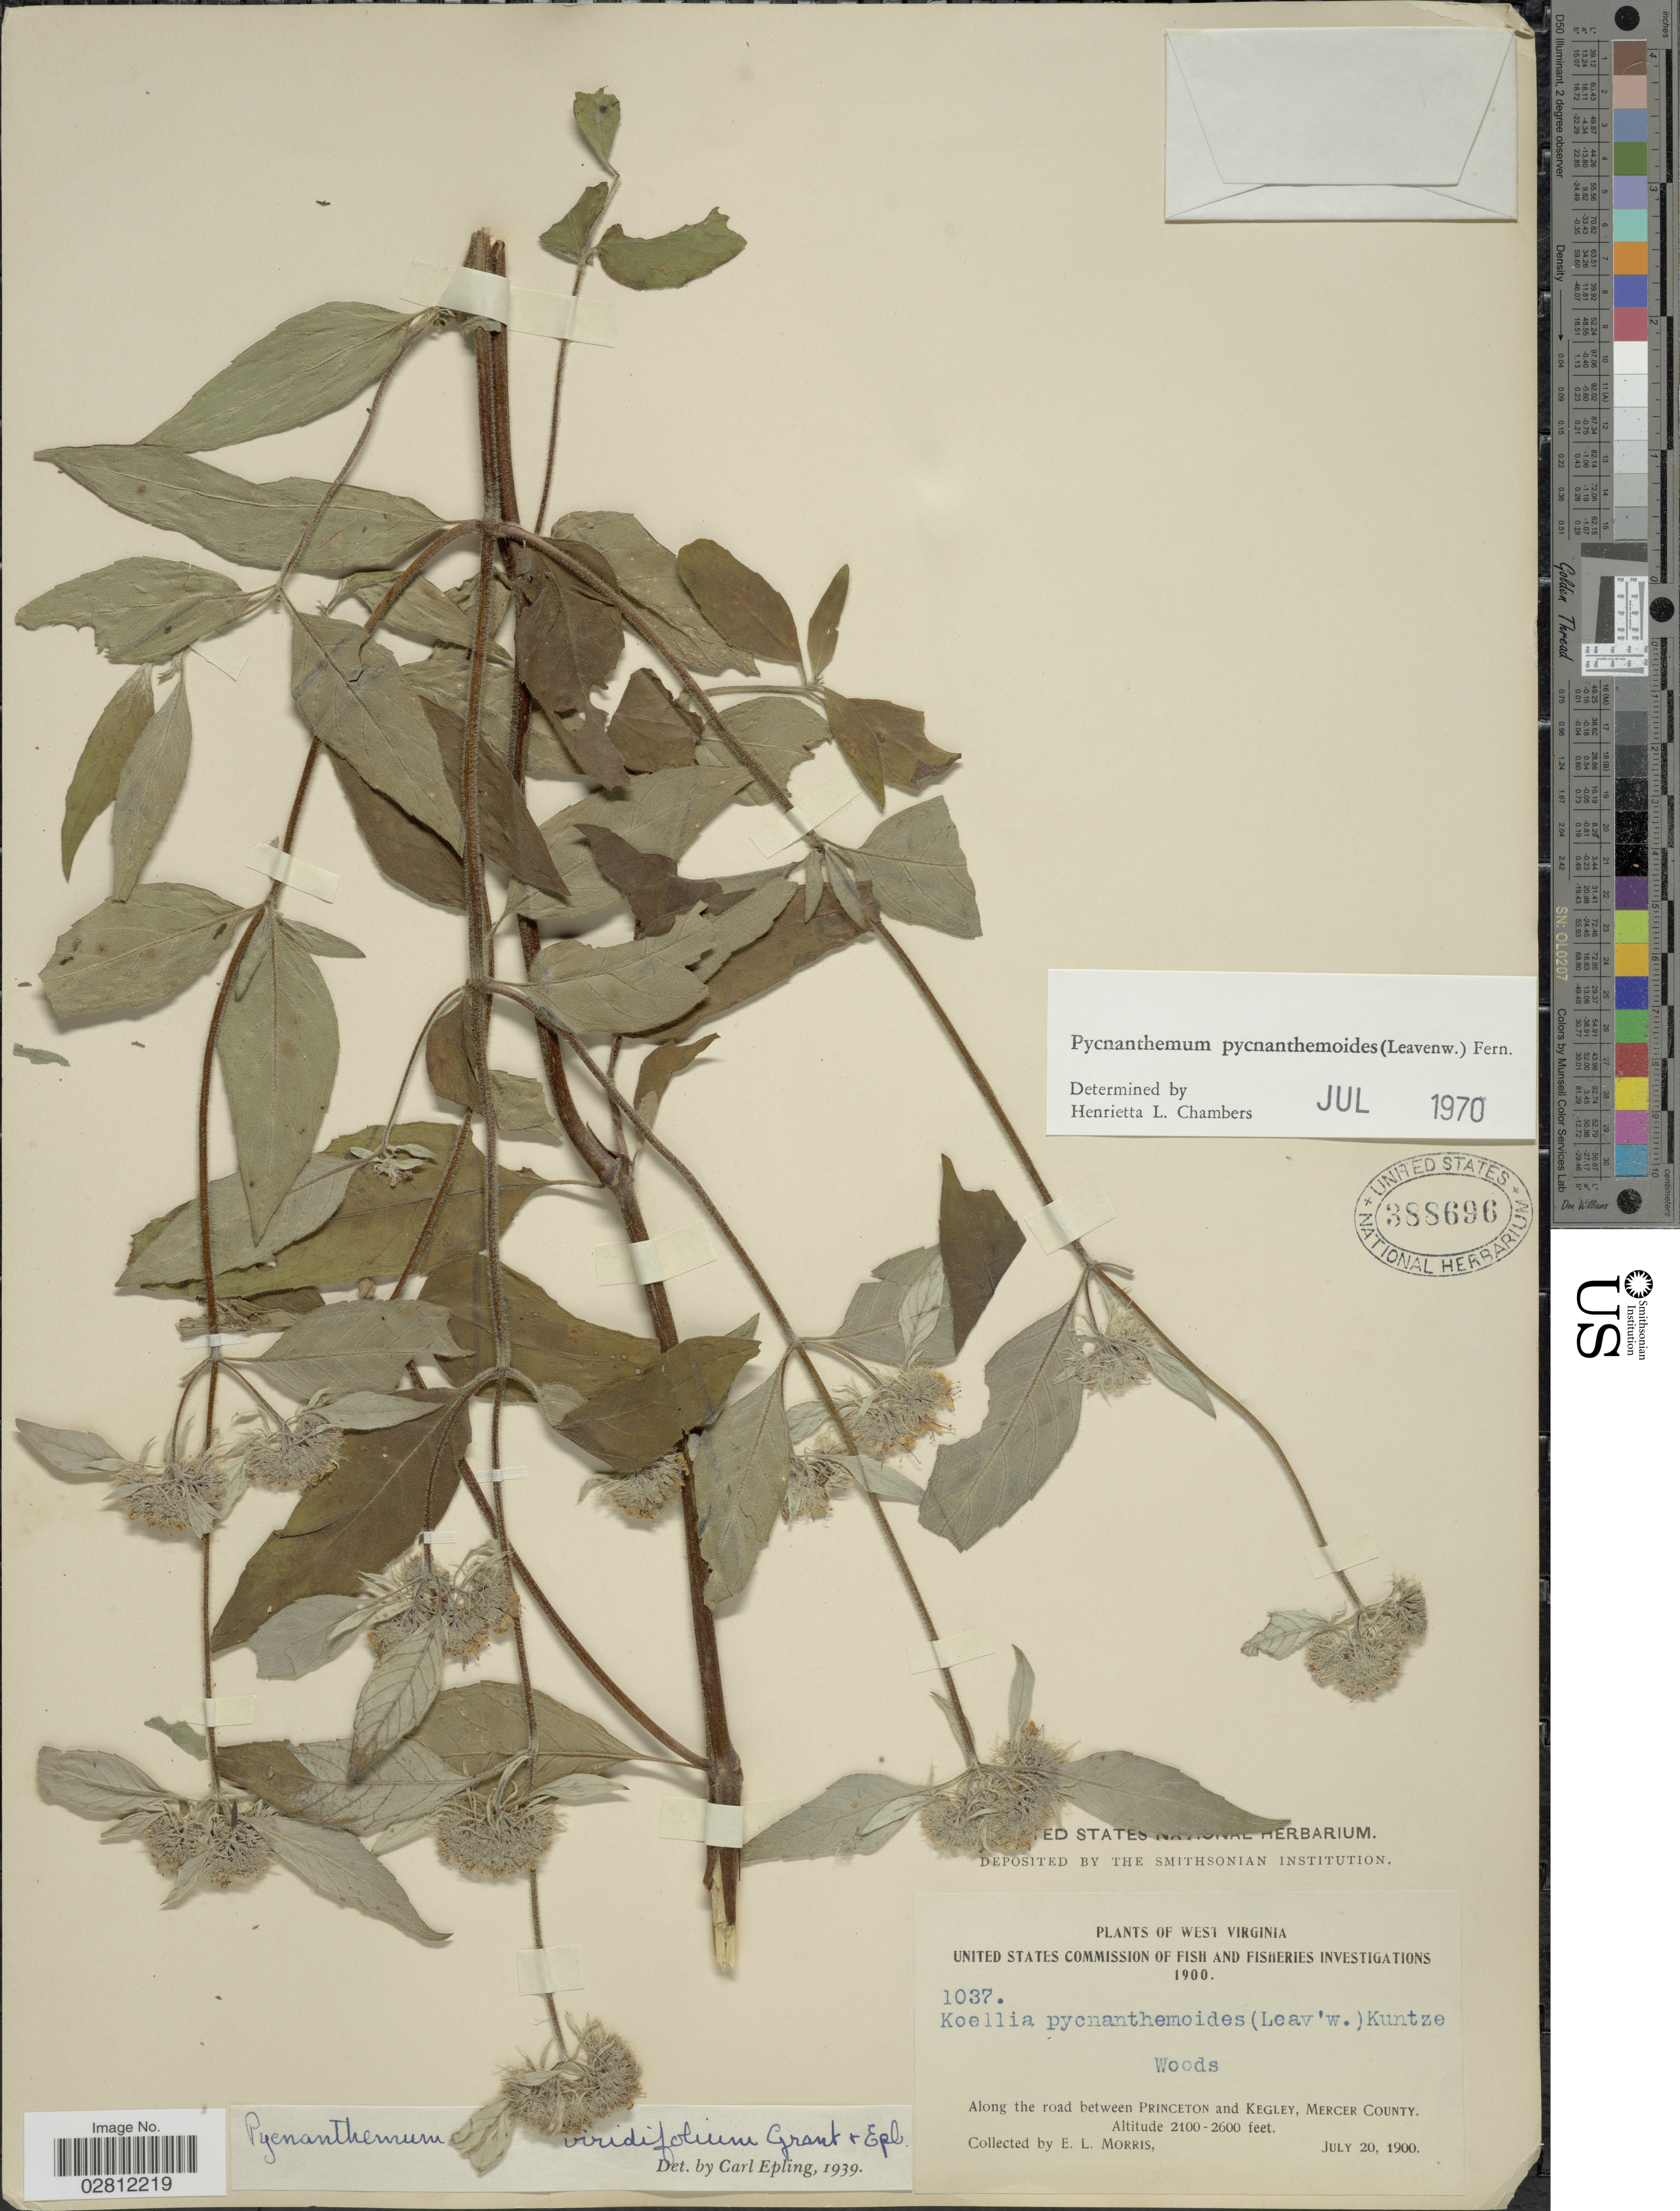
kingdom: Plantae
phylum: Tracheophyta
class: Magnoliopsida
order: Lamiales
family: Lamiaceae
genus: Pycnanthemum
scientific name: Pycnanthemum viridifolium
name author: E. Grant & Epling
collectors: E. Morris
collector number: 1037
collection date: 1900-07-20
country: United States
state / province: West Virginia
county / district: Mercer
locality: Along the road between Princeton and Kegley, Mercer County.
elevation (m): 640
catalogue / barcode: US 388696